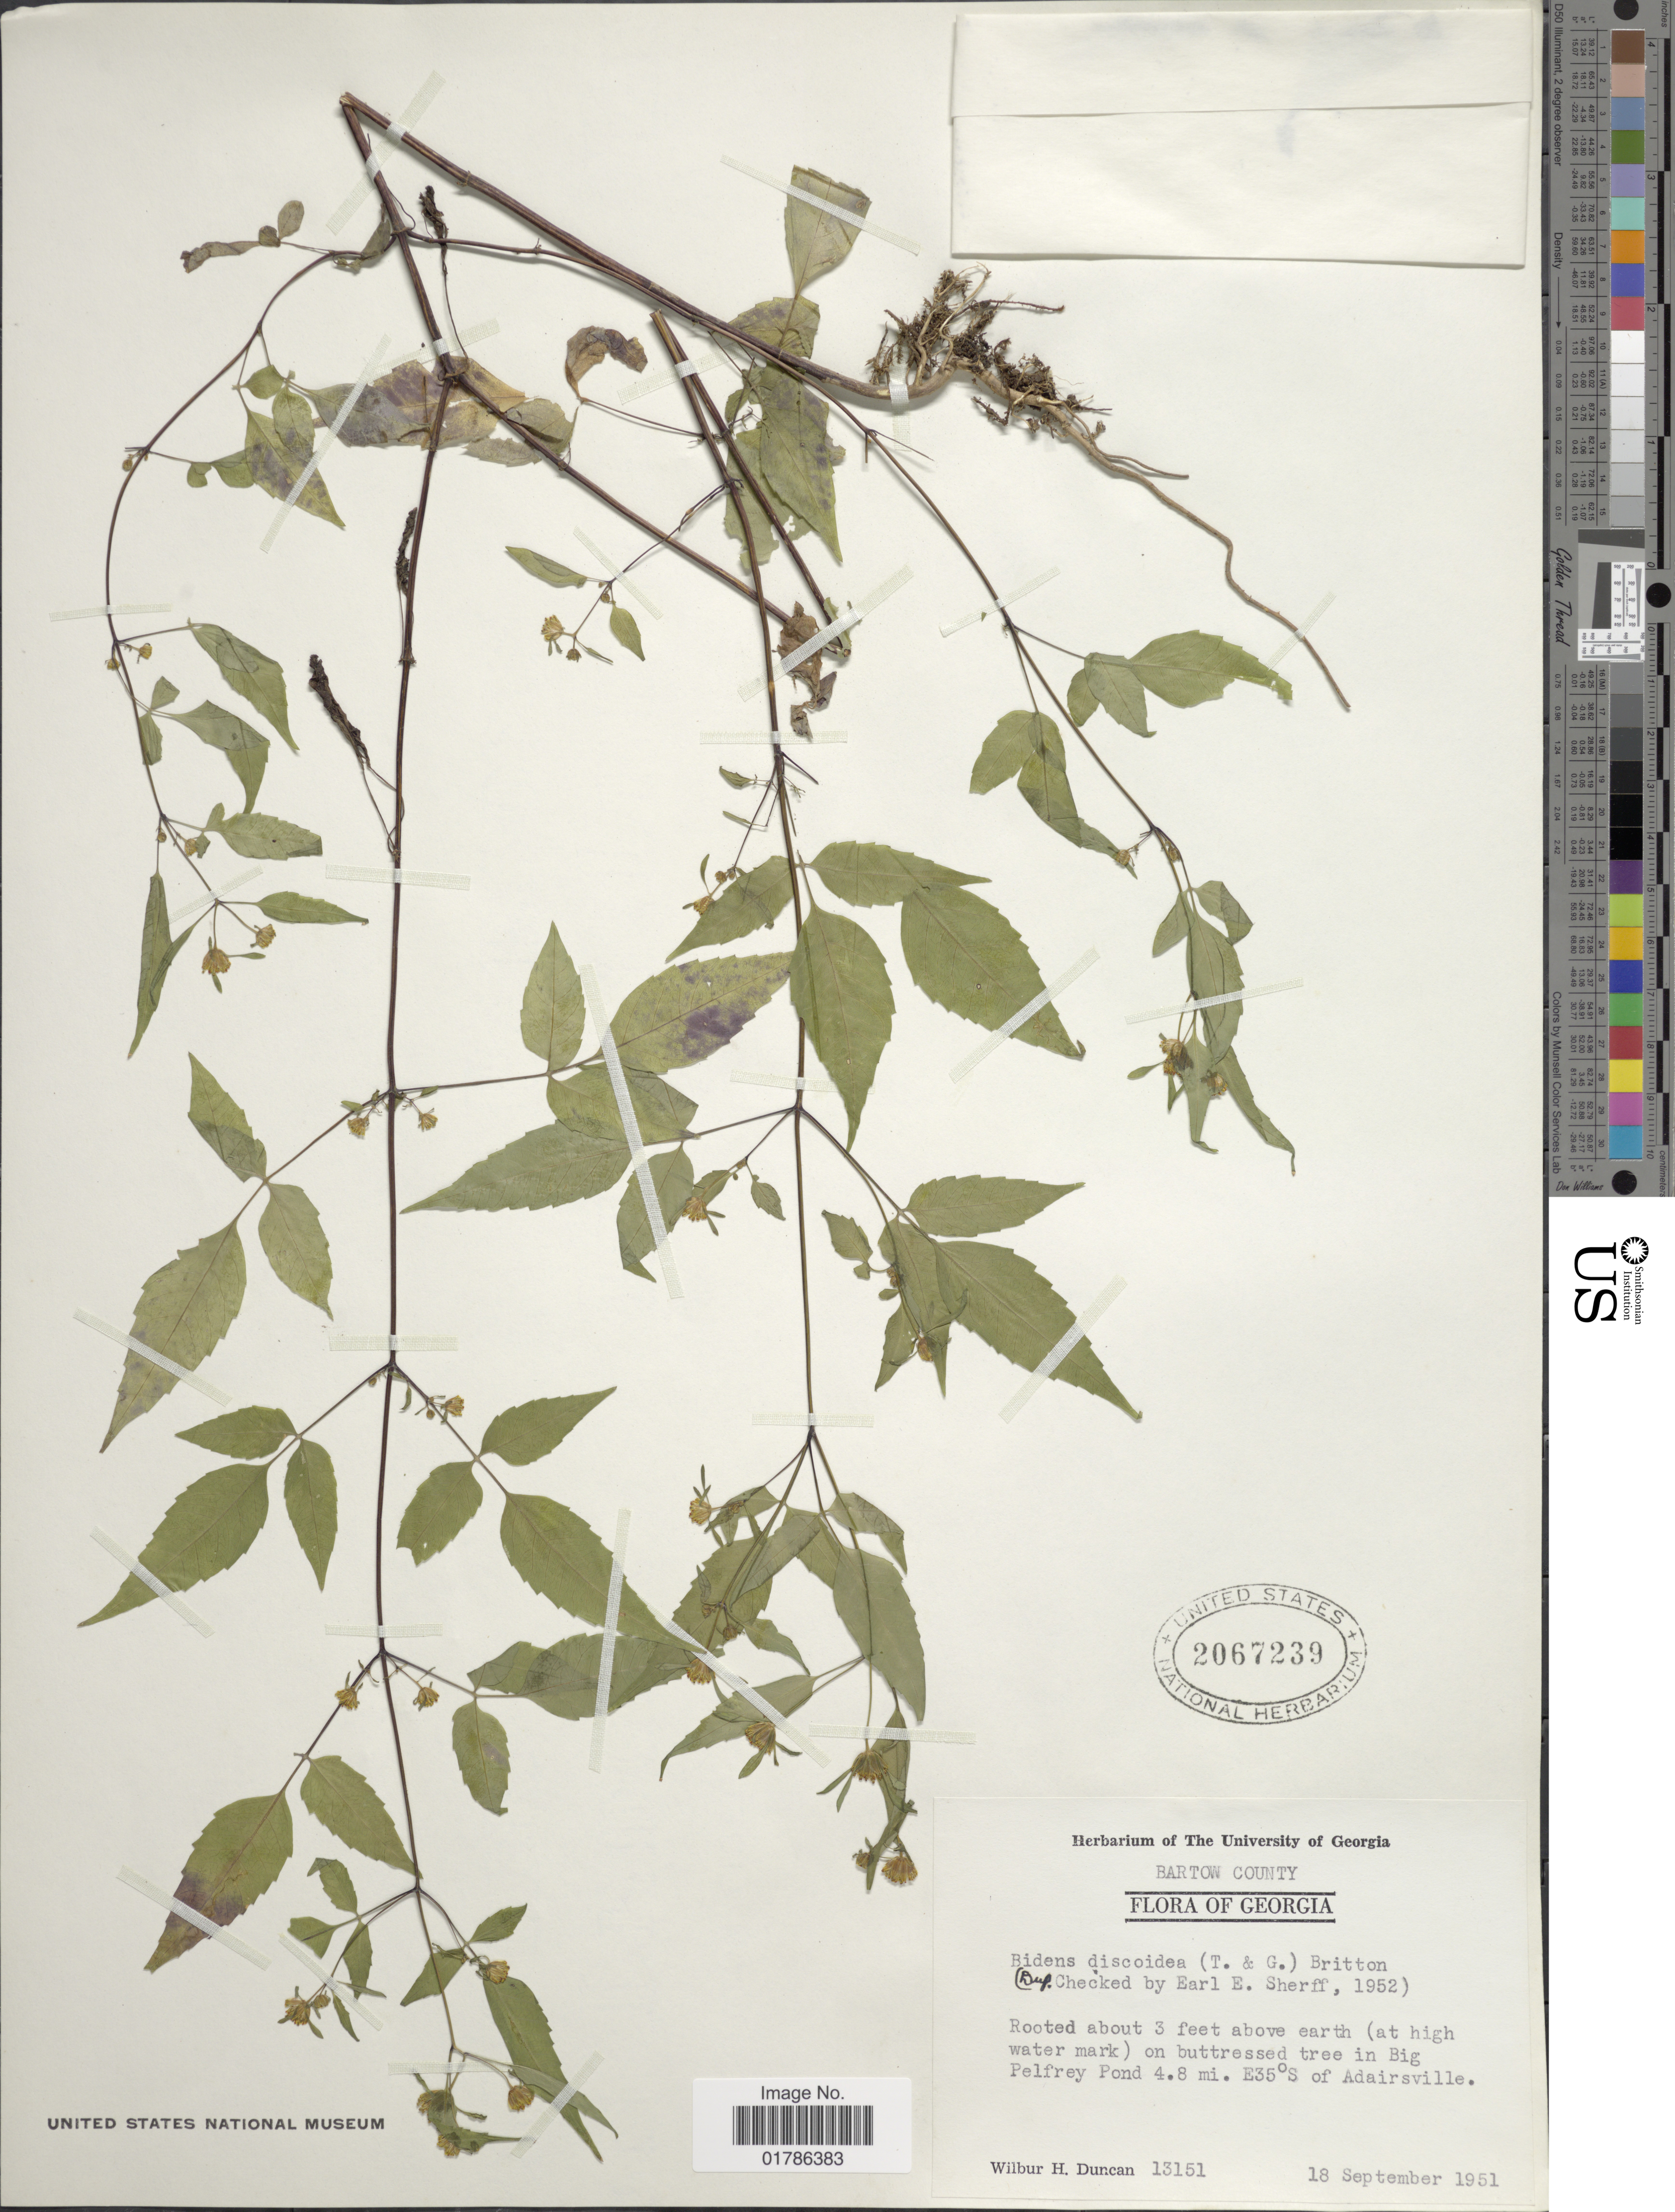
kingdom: Plantae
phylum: Tracheophyta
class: Magnoliopsida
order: Asterales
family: Asteraceae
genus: Bidens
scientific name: Bidens discoidea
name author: (Torr. & A. Gray) Britton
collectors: W. H. Duncan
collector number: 13151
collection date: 1951-09-18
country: United States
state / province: Georgia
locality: Bartow County, on buttressed tree in Big Pelfrey Pond 4.8 mi. E35°S of Adairsville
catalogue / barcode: US 2067239